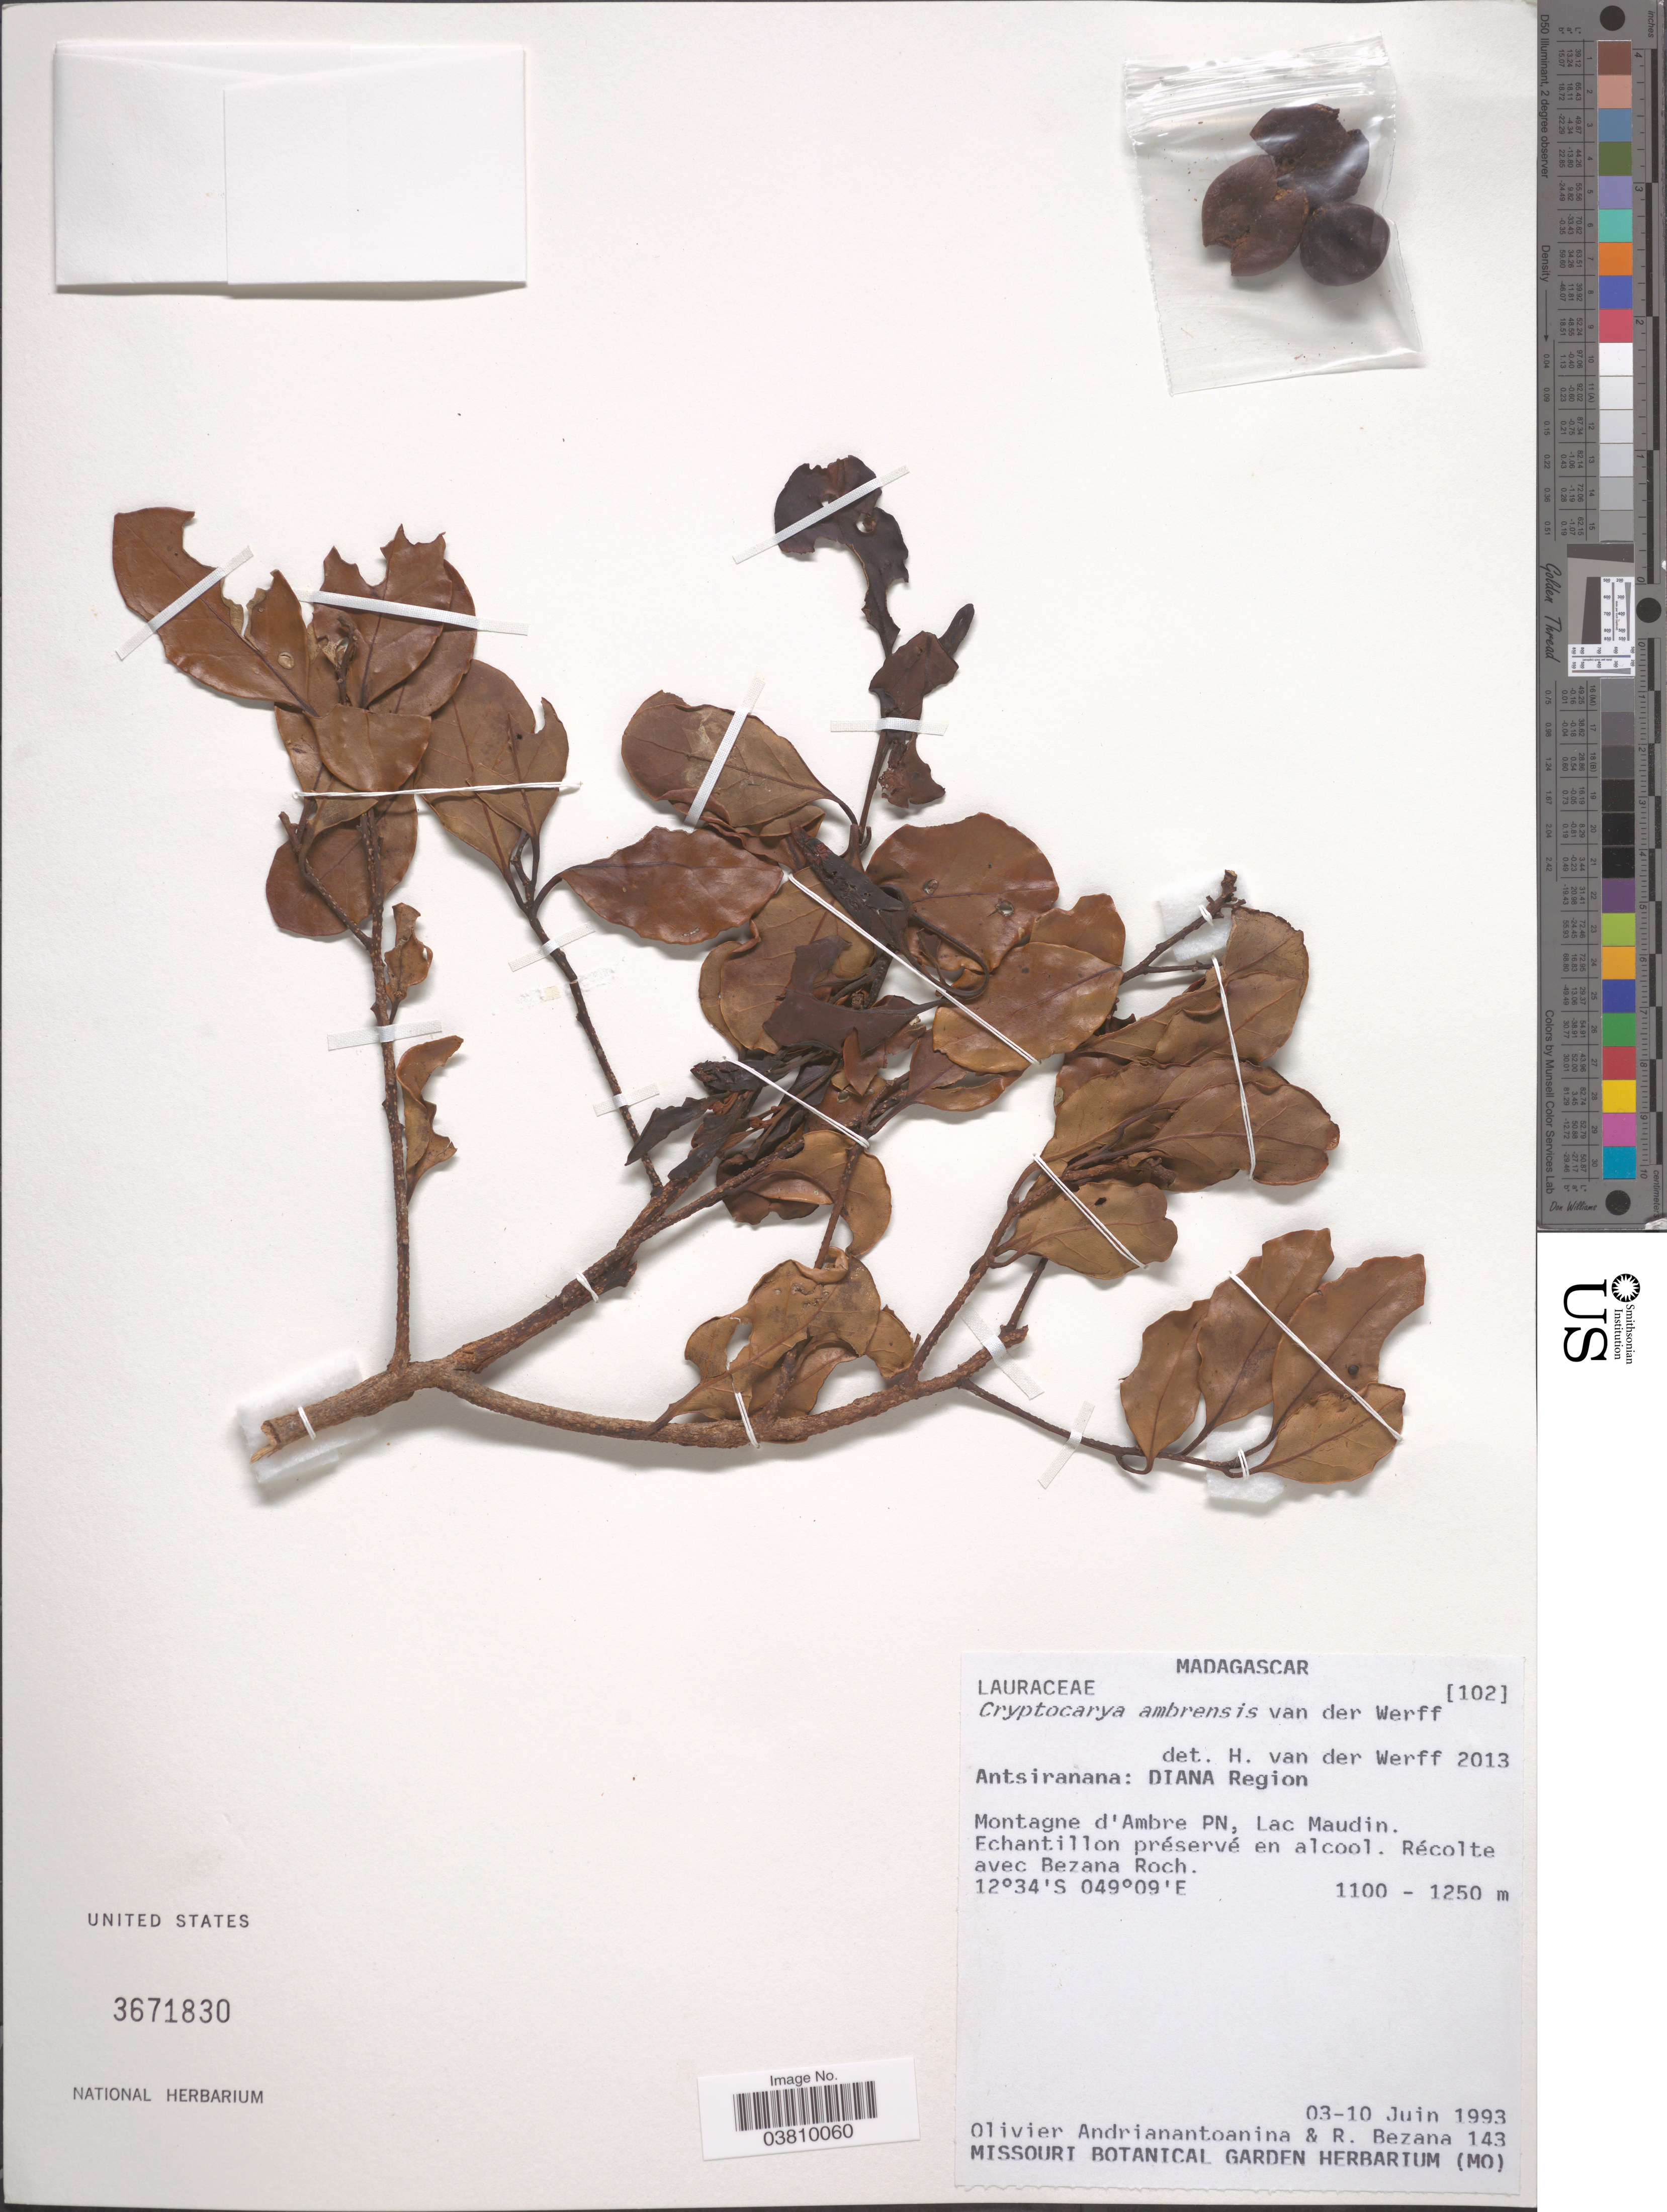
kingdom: Plantae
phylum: Tracheophyta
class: Magnoliopsida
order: Laurales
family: Lauraceae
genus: Cryptocarya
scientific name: Cryptocarya ambrensis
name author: van der Werff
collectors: O. Andrianantoanina, R. Bezana & B. Roch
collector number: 143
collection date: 1993-06-03/1993-06-10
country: Madagascar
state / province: Diana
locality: Diana Region. Montagne d'Ambre PN, Lac Maudin.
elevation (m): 1100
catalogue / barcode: US 3671830